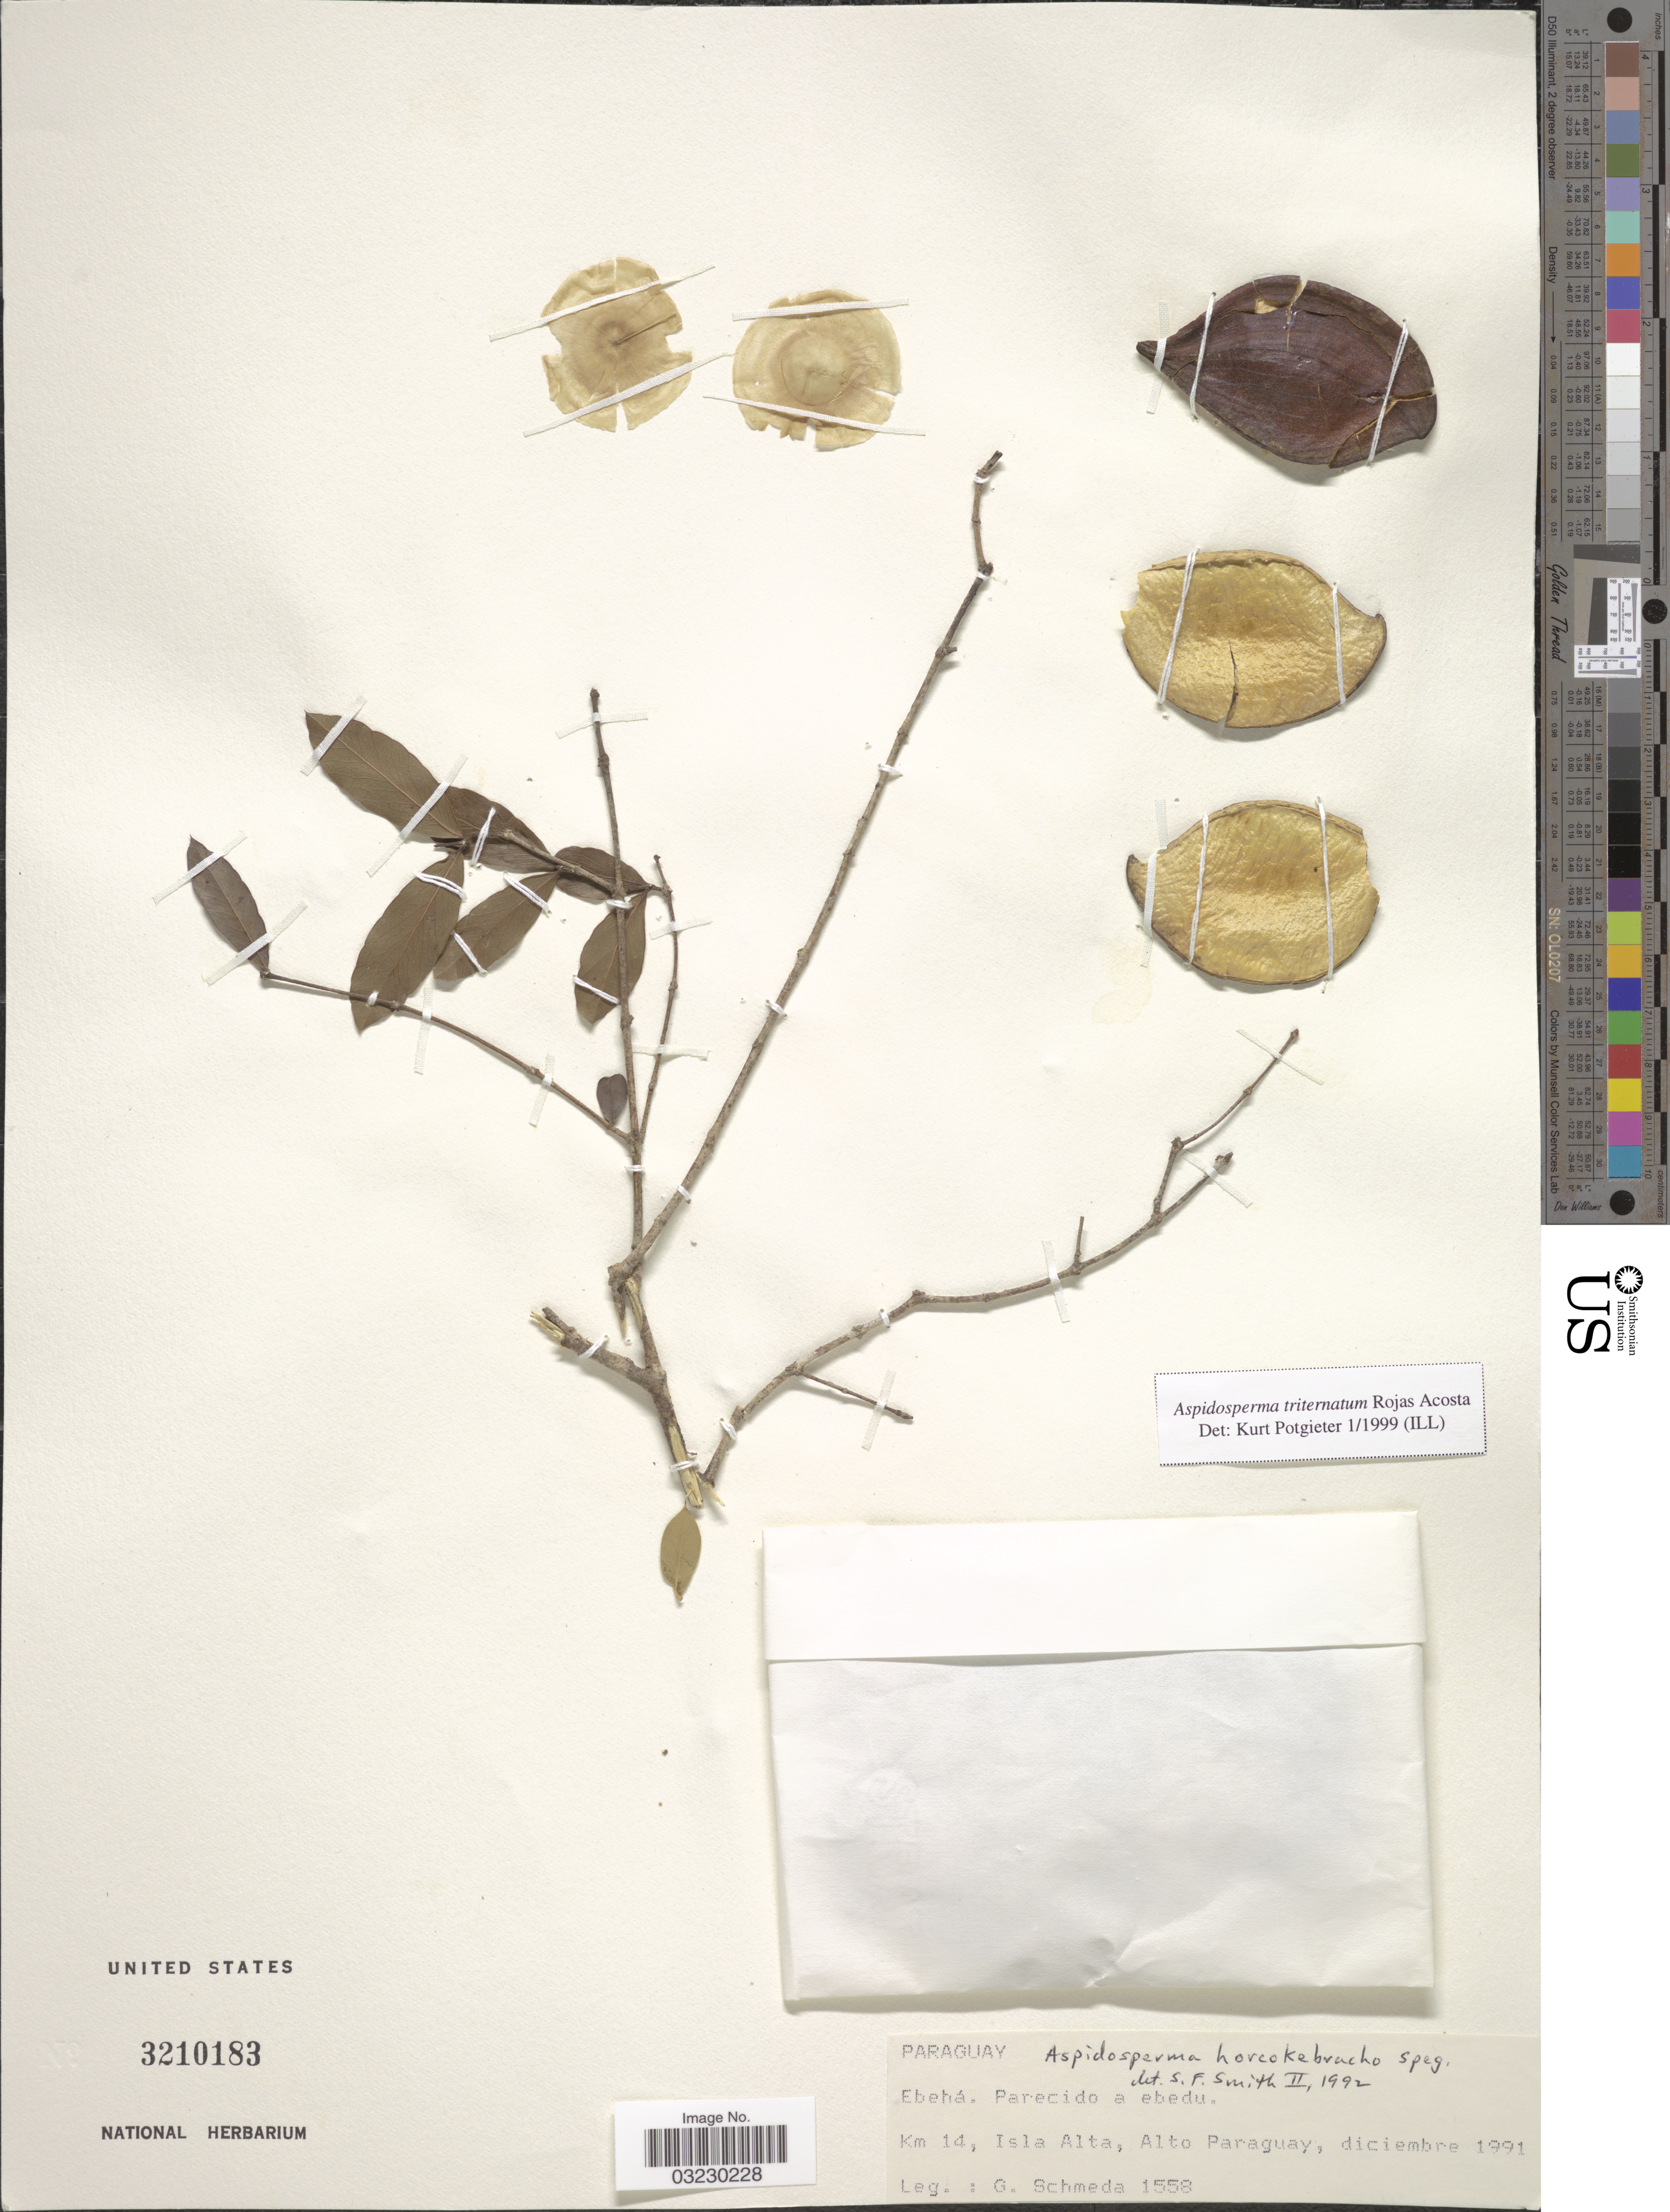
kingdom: Plantae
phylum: Tracheophyta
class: Magnoliopsida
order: Gentianales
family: Apocynaceae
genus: Aspidosperma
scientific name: Aspidosperma triternatum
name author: Rojas Acosta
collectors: G. Schmeda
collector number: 1558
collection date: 1991-12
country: Paraguay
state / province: Alto Paraguay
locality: Km 14, Isla Alta, Alto Paraguay.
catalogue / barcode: US 3210183